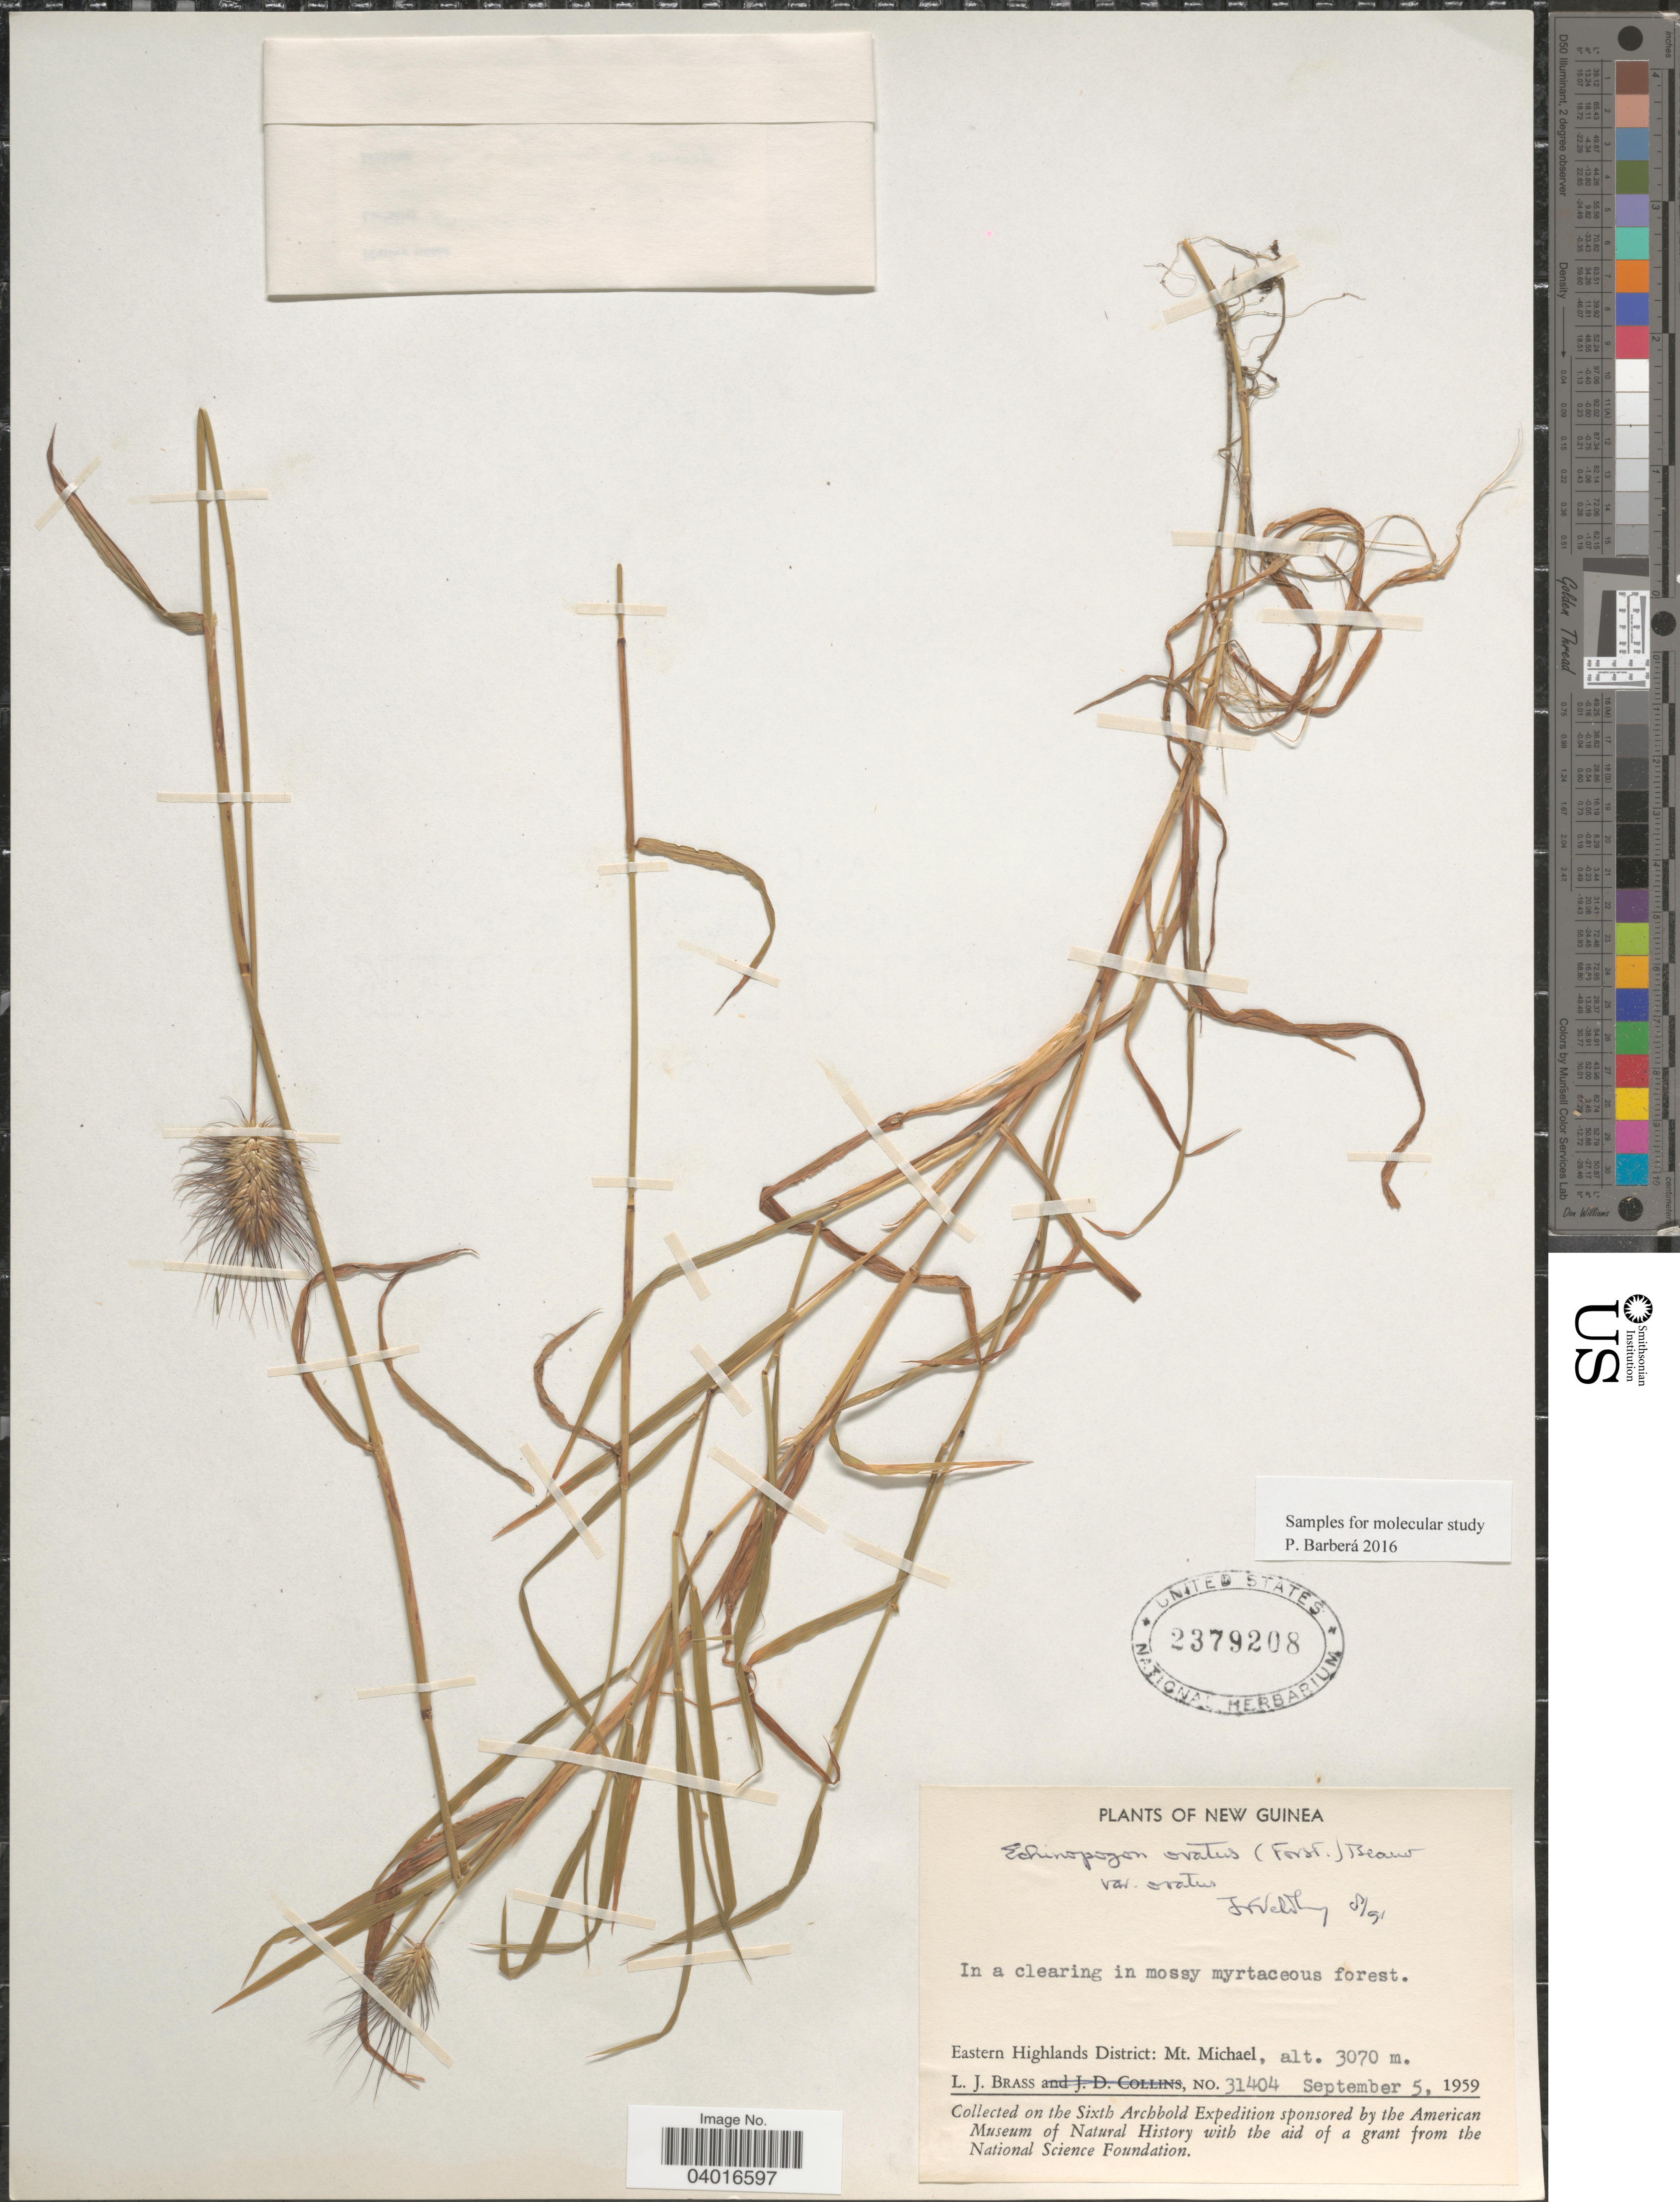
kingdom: Plantae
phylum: Tracheophyta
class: Liliopsida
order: Poales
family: Poaceae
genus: Muhlenbergia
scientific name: Muhlenbergia trichopodes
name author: (Elliot) Chapm.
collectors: L. J. Brass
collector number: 31404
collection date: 1959-09-05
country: Papua New Guinea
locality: New Guinea. In a clearing in mossy myrtaceous forest. Eastern Highlands District: Mt. Michael.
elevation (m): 3070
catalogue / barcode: US 2379208